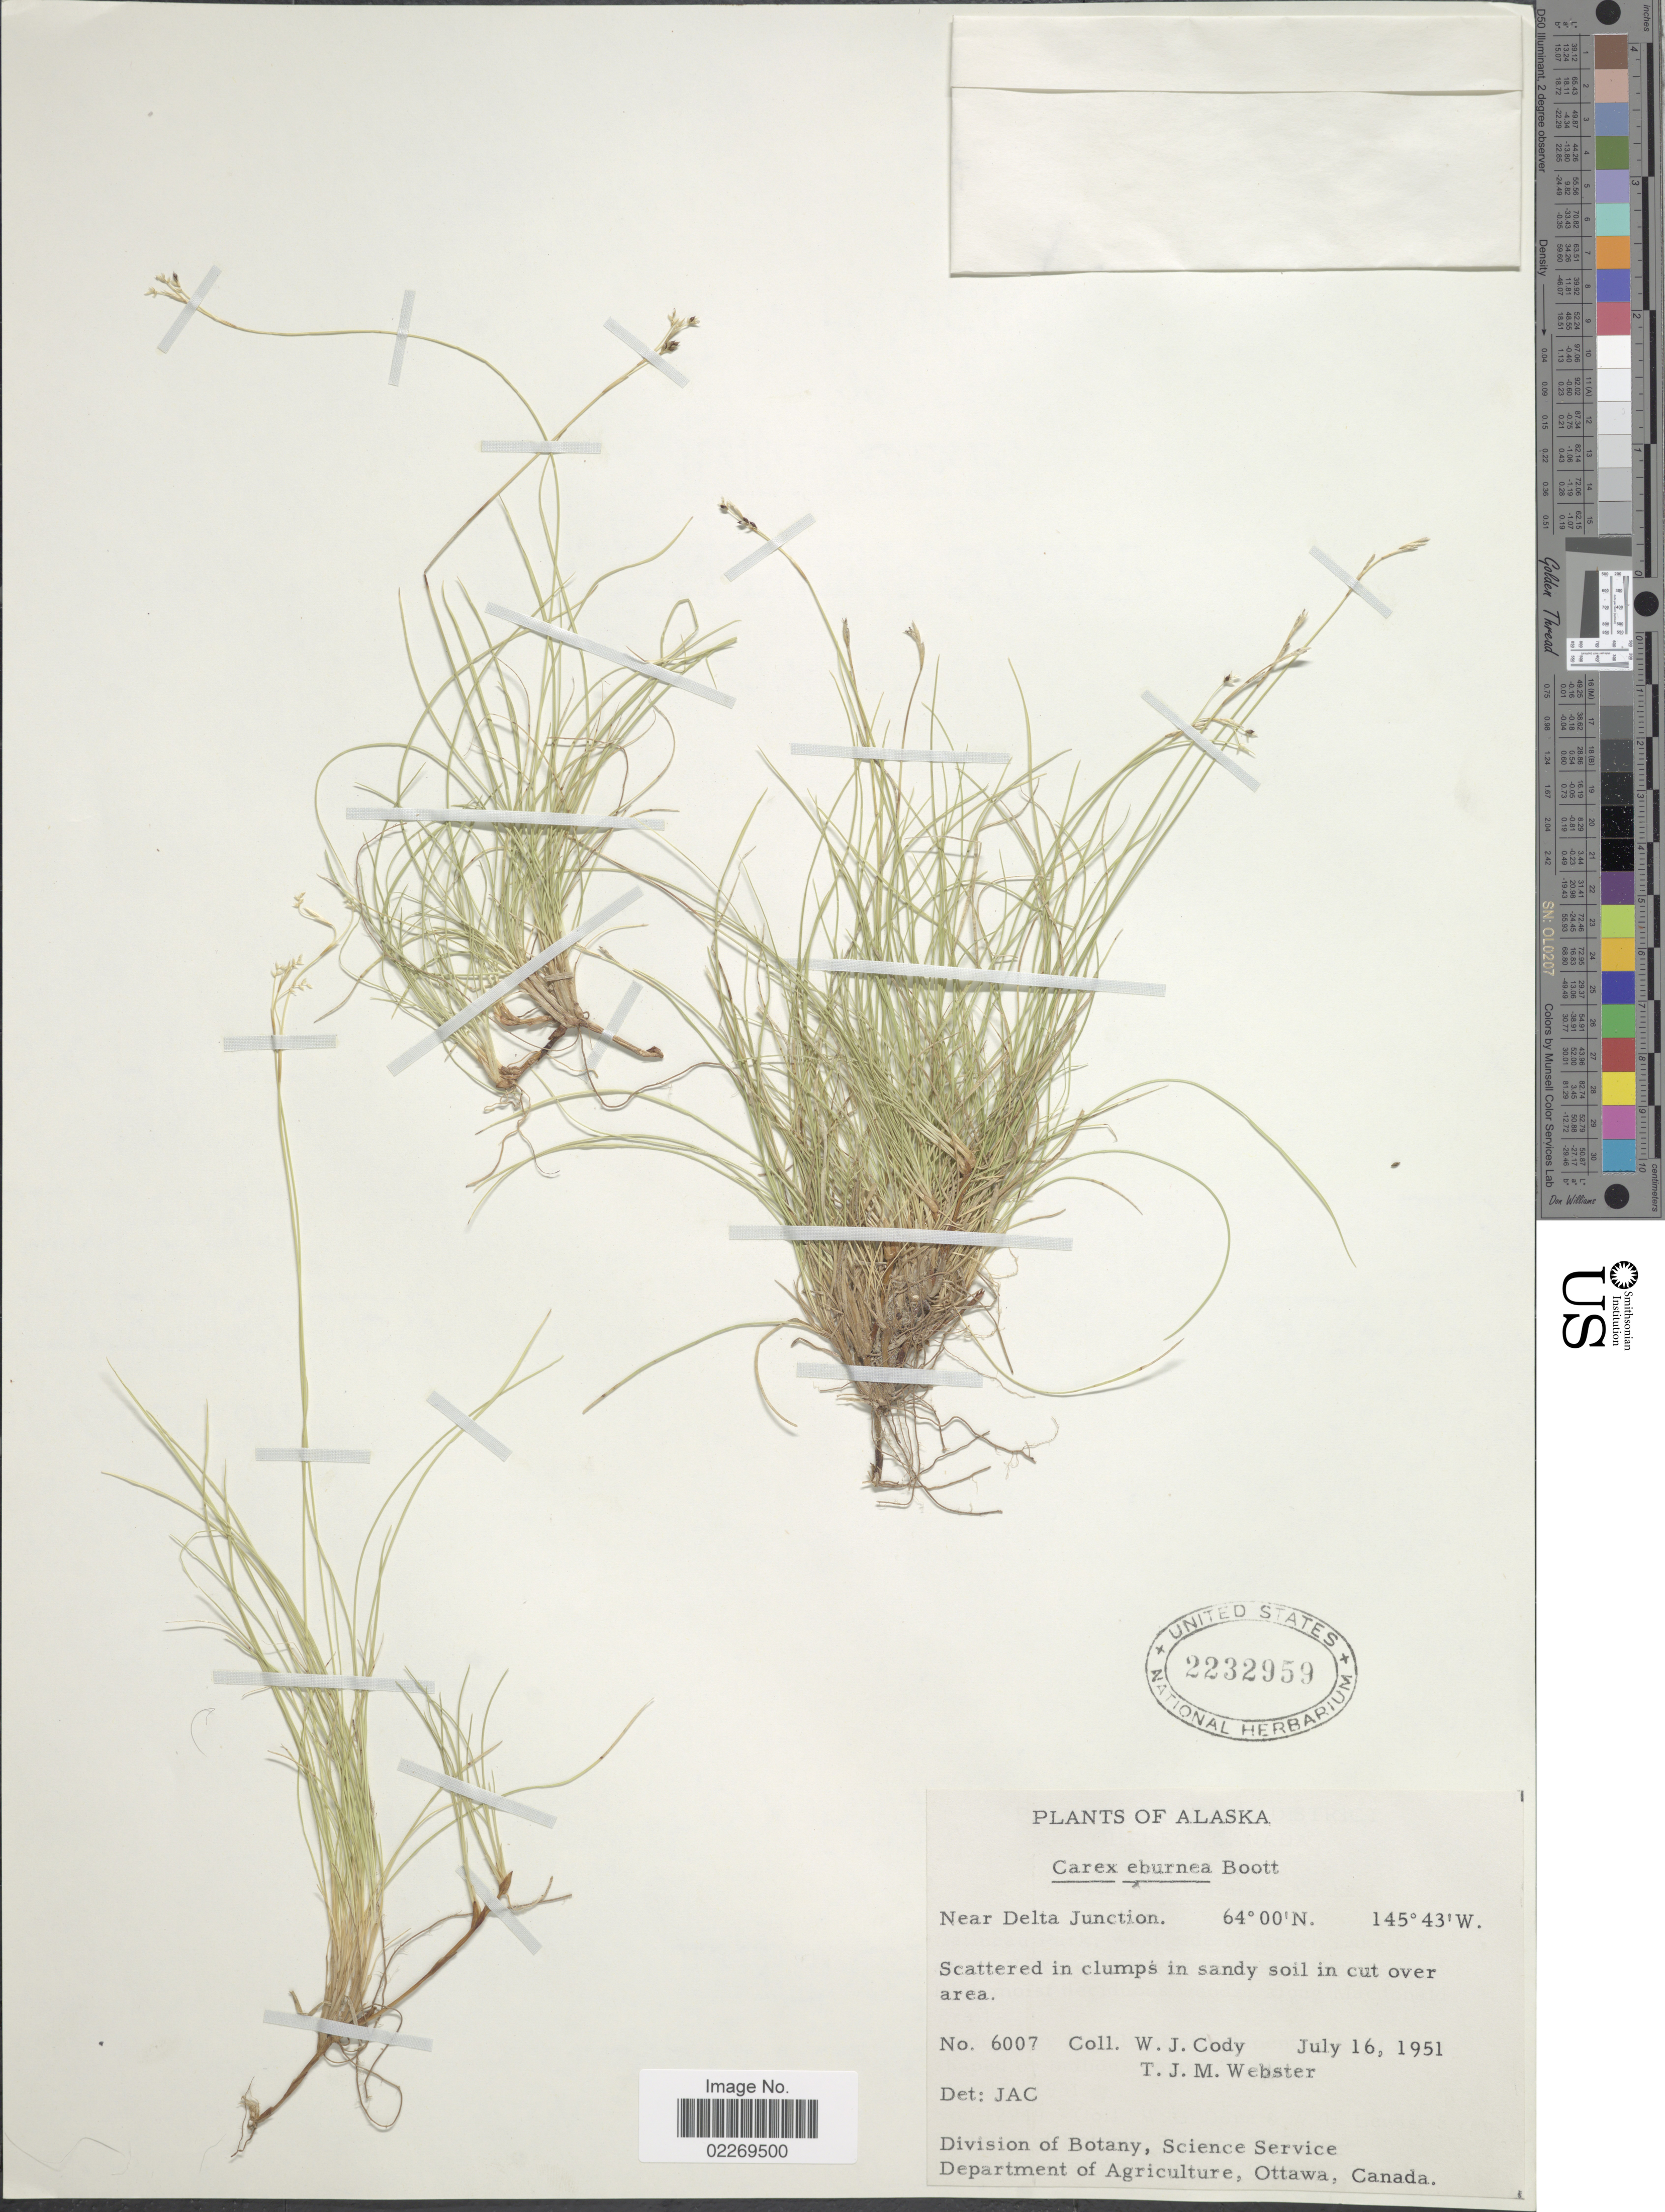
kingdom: Plantae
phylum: Tracheophyta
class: Liliopsida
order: Poales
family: Cyperaceae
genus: Carex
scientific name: Carex eburnea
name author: Boott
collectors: W. Cody & T. J. Webster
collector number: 6007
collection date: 1951-07-16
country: United States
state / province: Alaska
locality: Near Delta Junction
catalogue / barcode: US 2232959